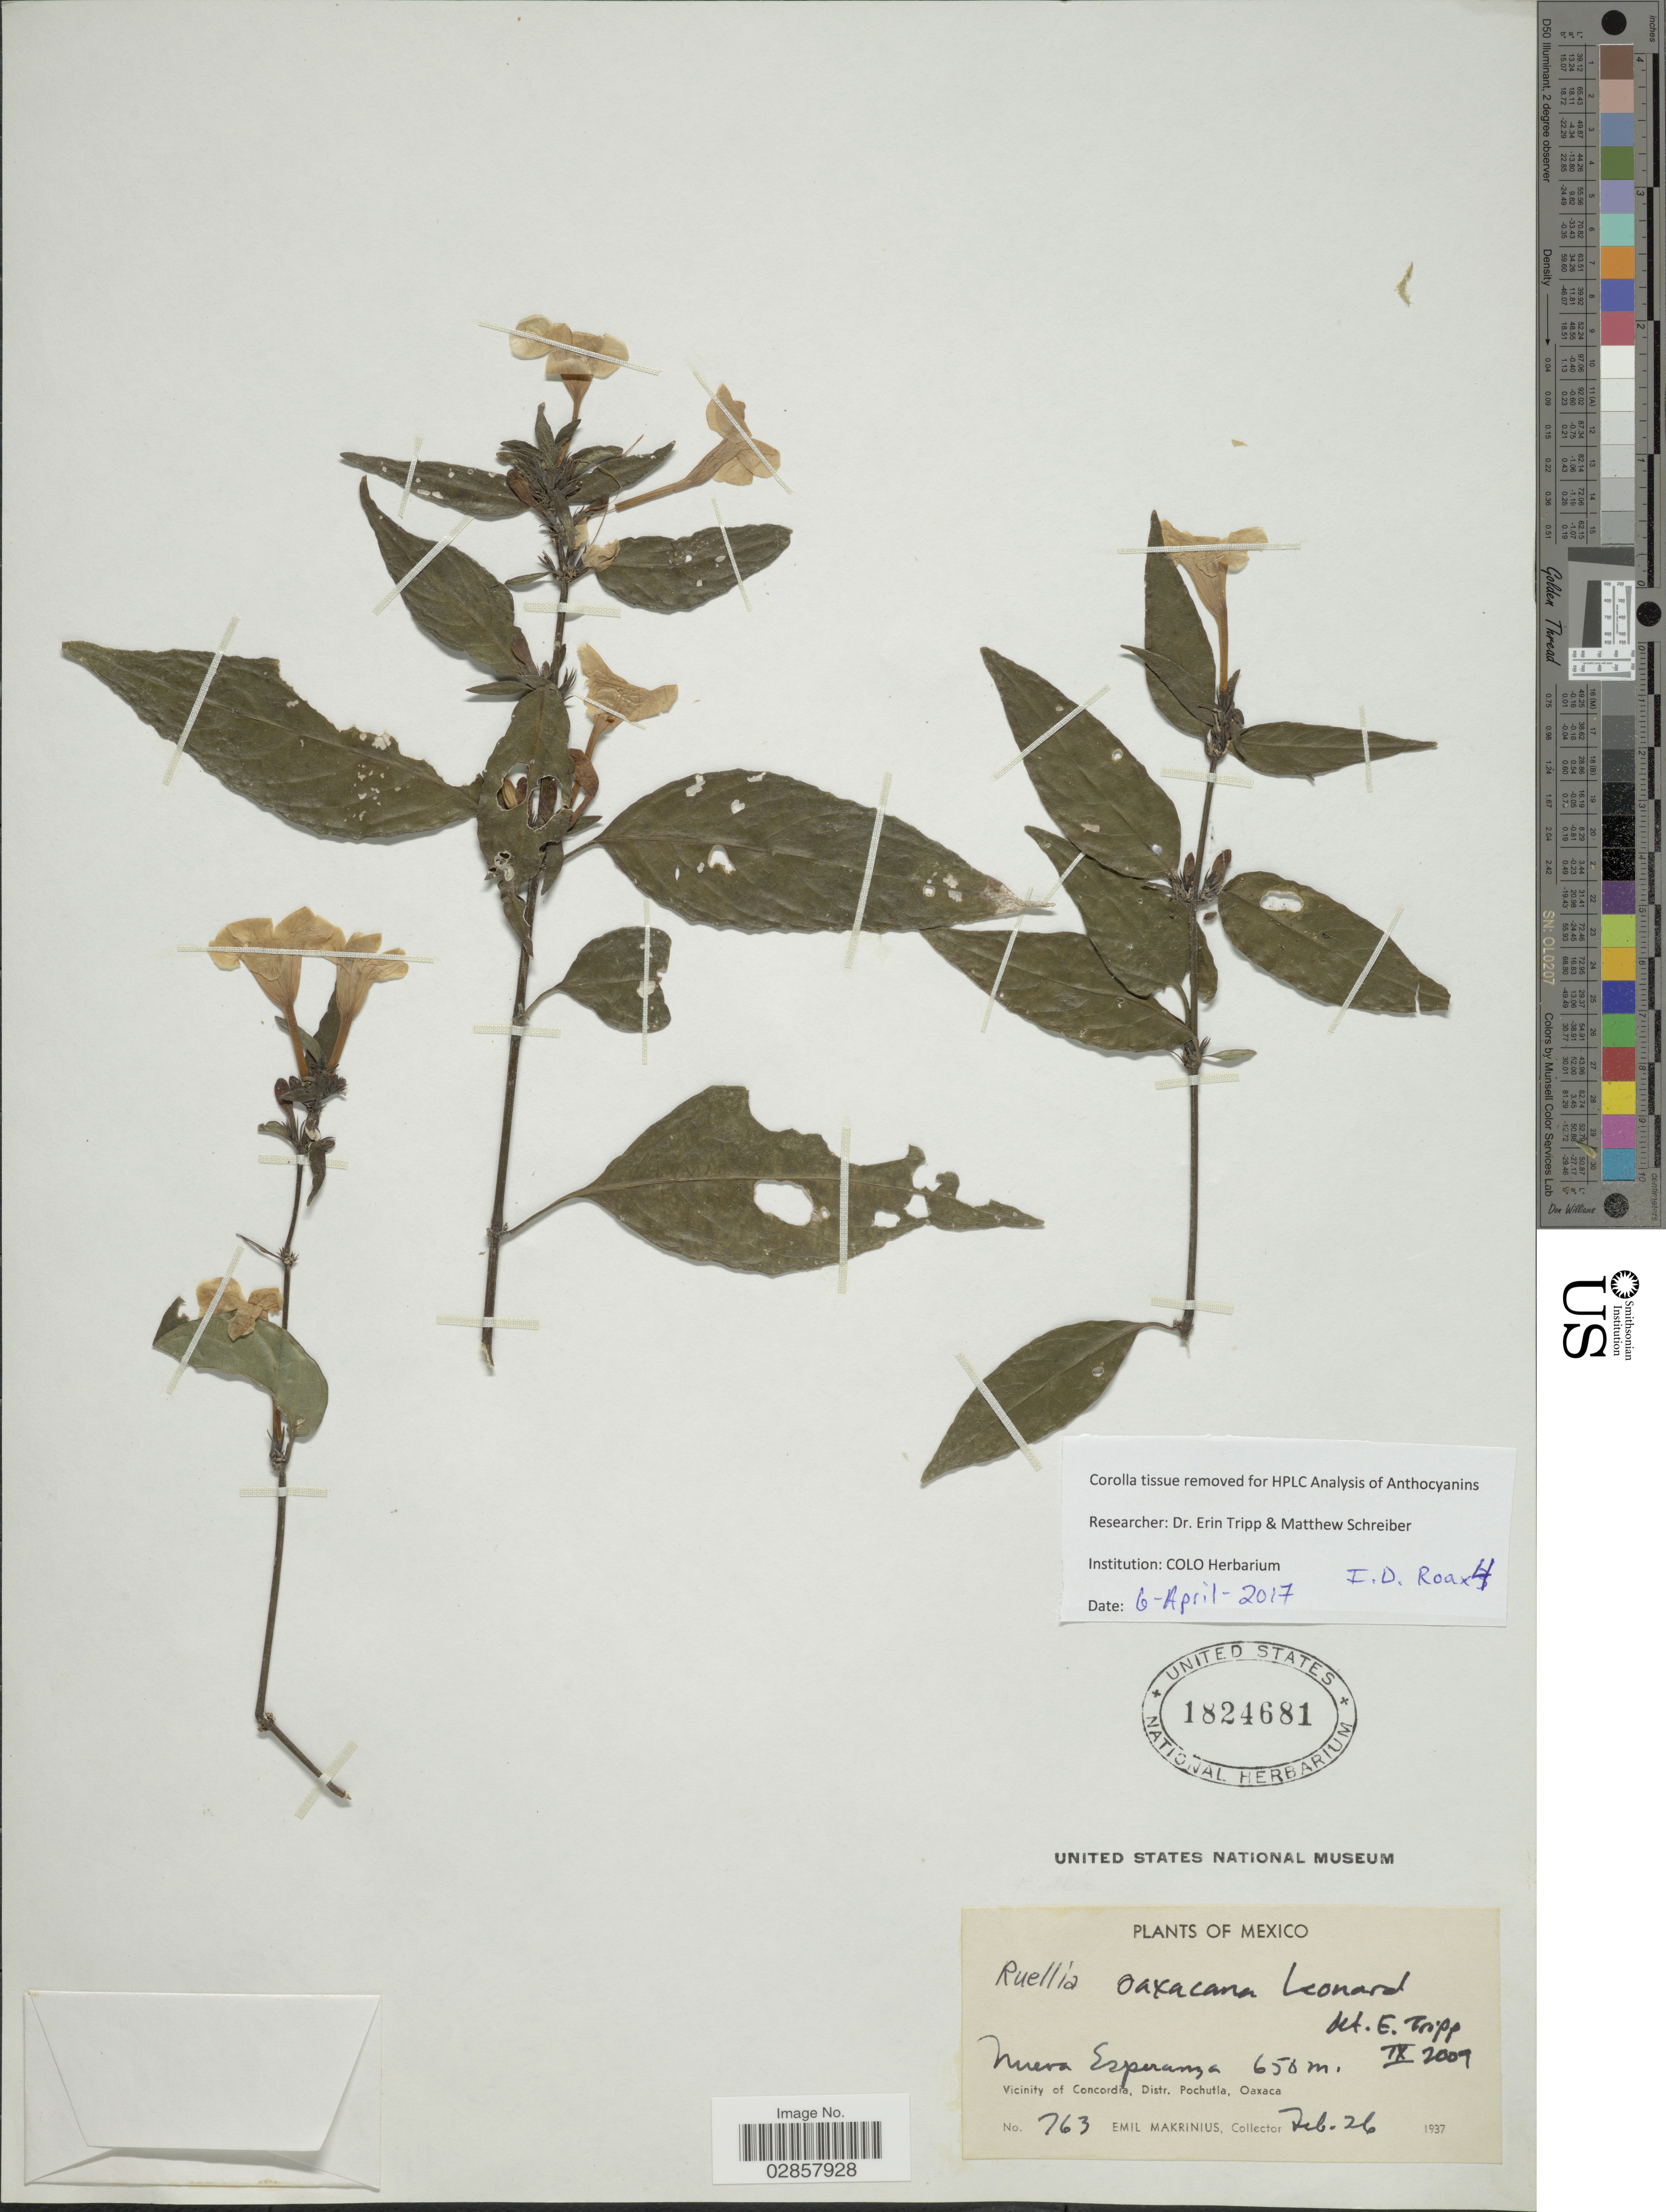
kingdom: Plantae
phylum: Tracheophyta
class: Magnoliopsida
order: Lamiales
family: Acanthaceae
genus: Ruellia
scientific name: Ruellia oaxacana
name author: Leonard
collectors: E. Makrinius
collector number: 763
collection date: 1937-02-26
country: Mexico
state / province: Oaxaca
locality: Nueva Esperanza. Vicinity of Concordia, Distr. Pochutla.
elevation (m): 650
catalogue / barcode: US 1824681